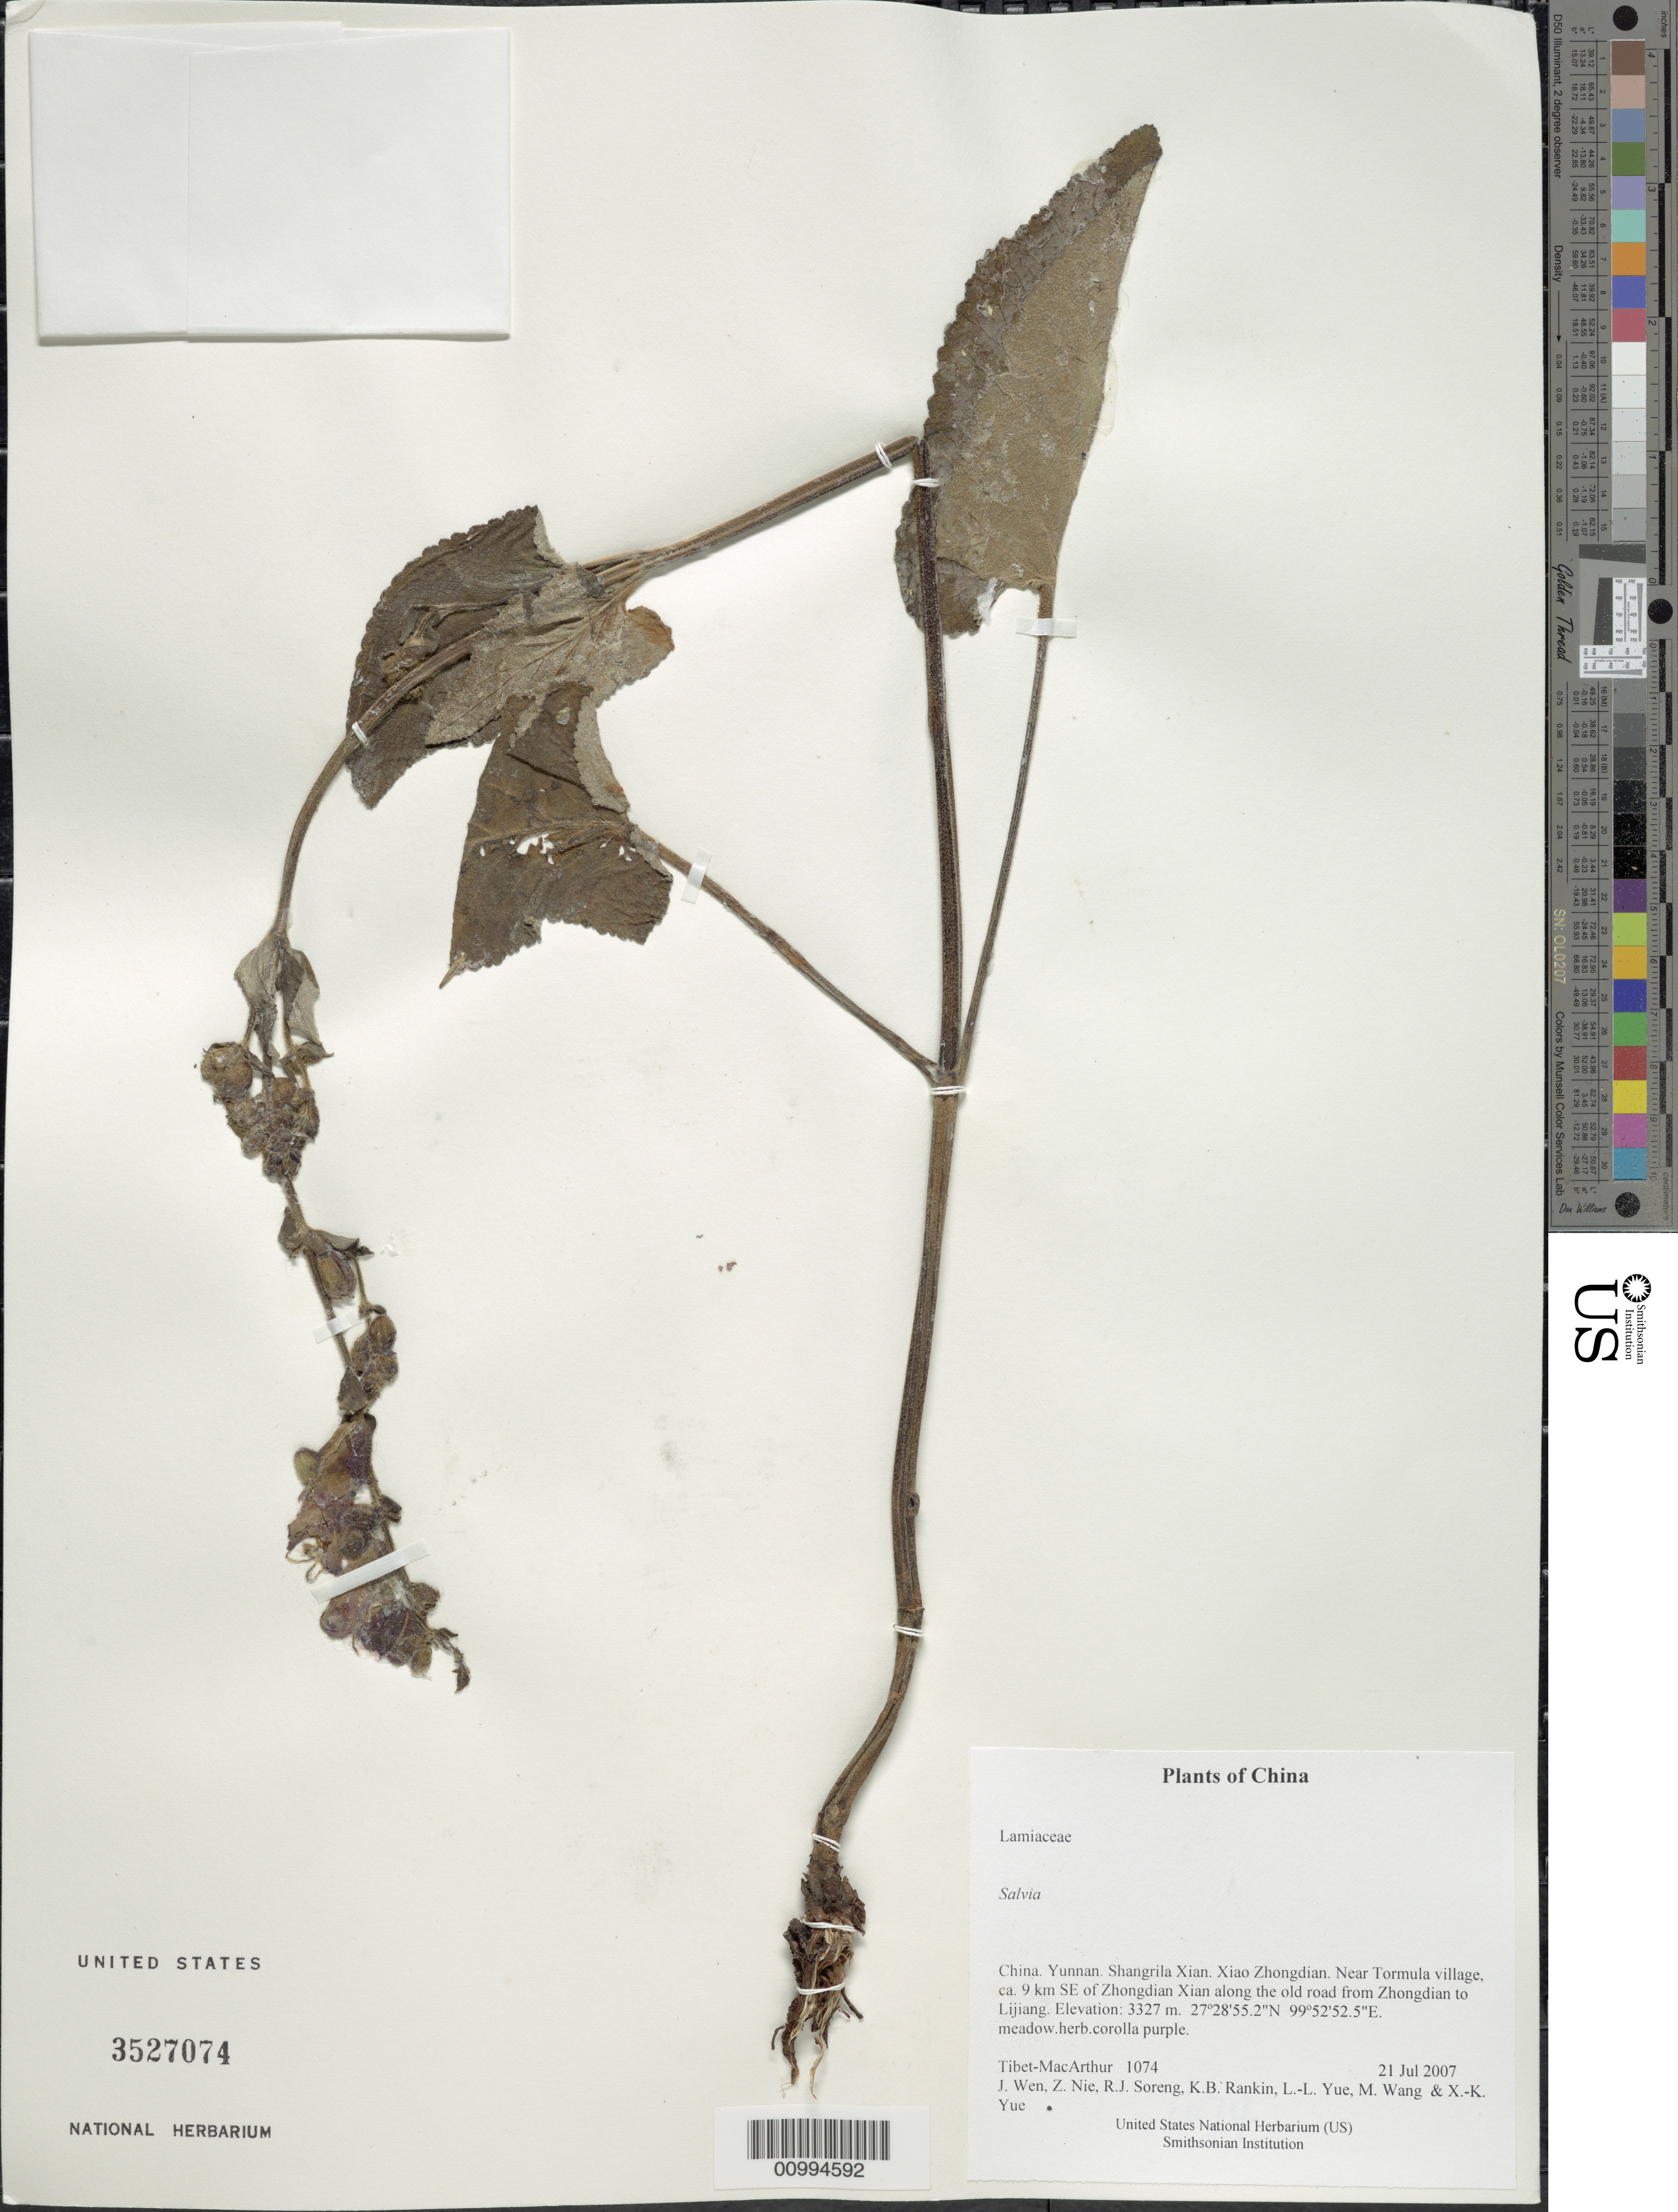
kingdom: Plantae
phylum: Tracheophyta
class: Magnoliopsida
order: Lamiales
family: Lamiaceae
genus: Salvia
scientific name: Salvia thormannii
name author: Urb.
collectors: Tibet-MacArthur, J. Wen, Z. Nie, R. J. Soreng, K. Rankin, L. Yue, M. Wang & X. Yue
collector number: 1074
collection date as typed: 21 Jul 2007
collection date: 2007-07-21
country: China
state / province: Yunnan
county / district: Shangrila Xian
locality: Xiao Zhongdian. Near Tormula village, ca. 9 km SE of Zhongdian Xian along the old road from Zhongdian to Lijiang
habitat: meadow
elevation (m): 3327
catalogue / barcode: US 3527047